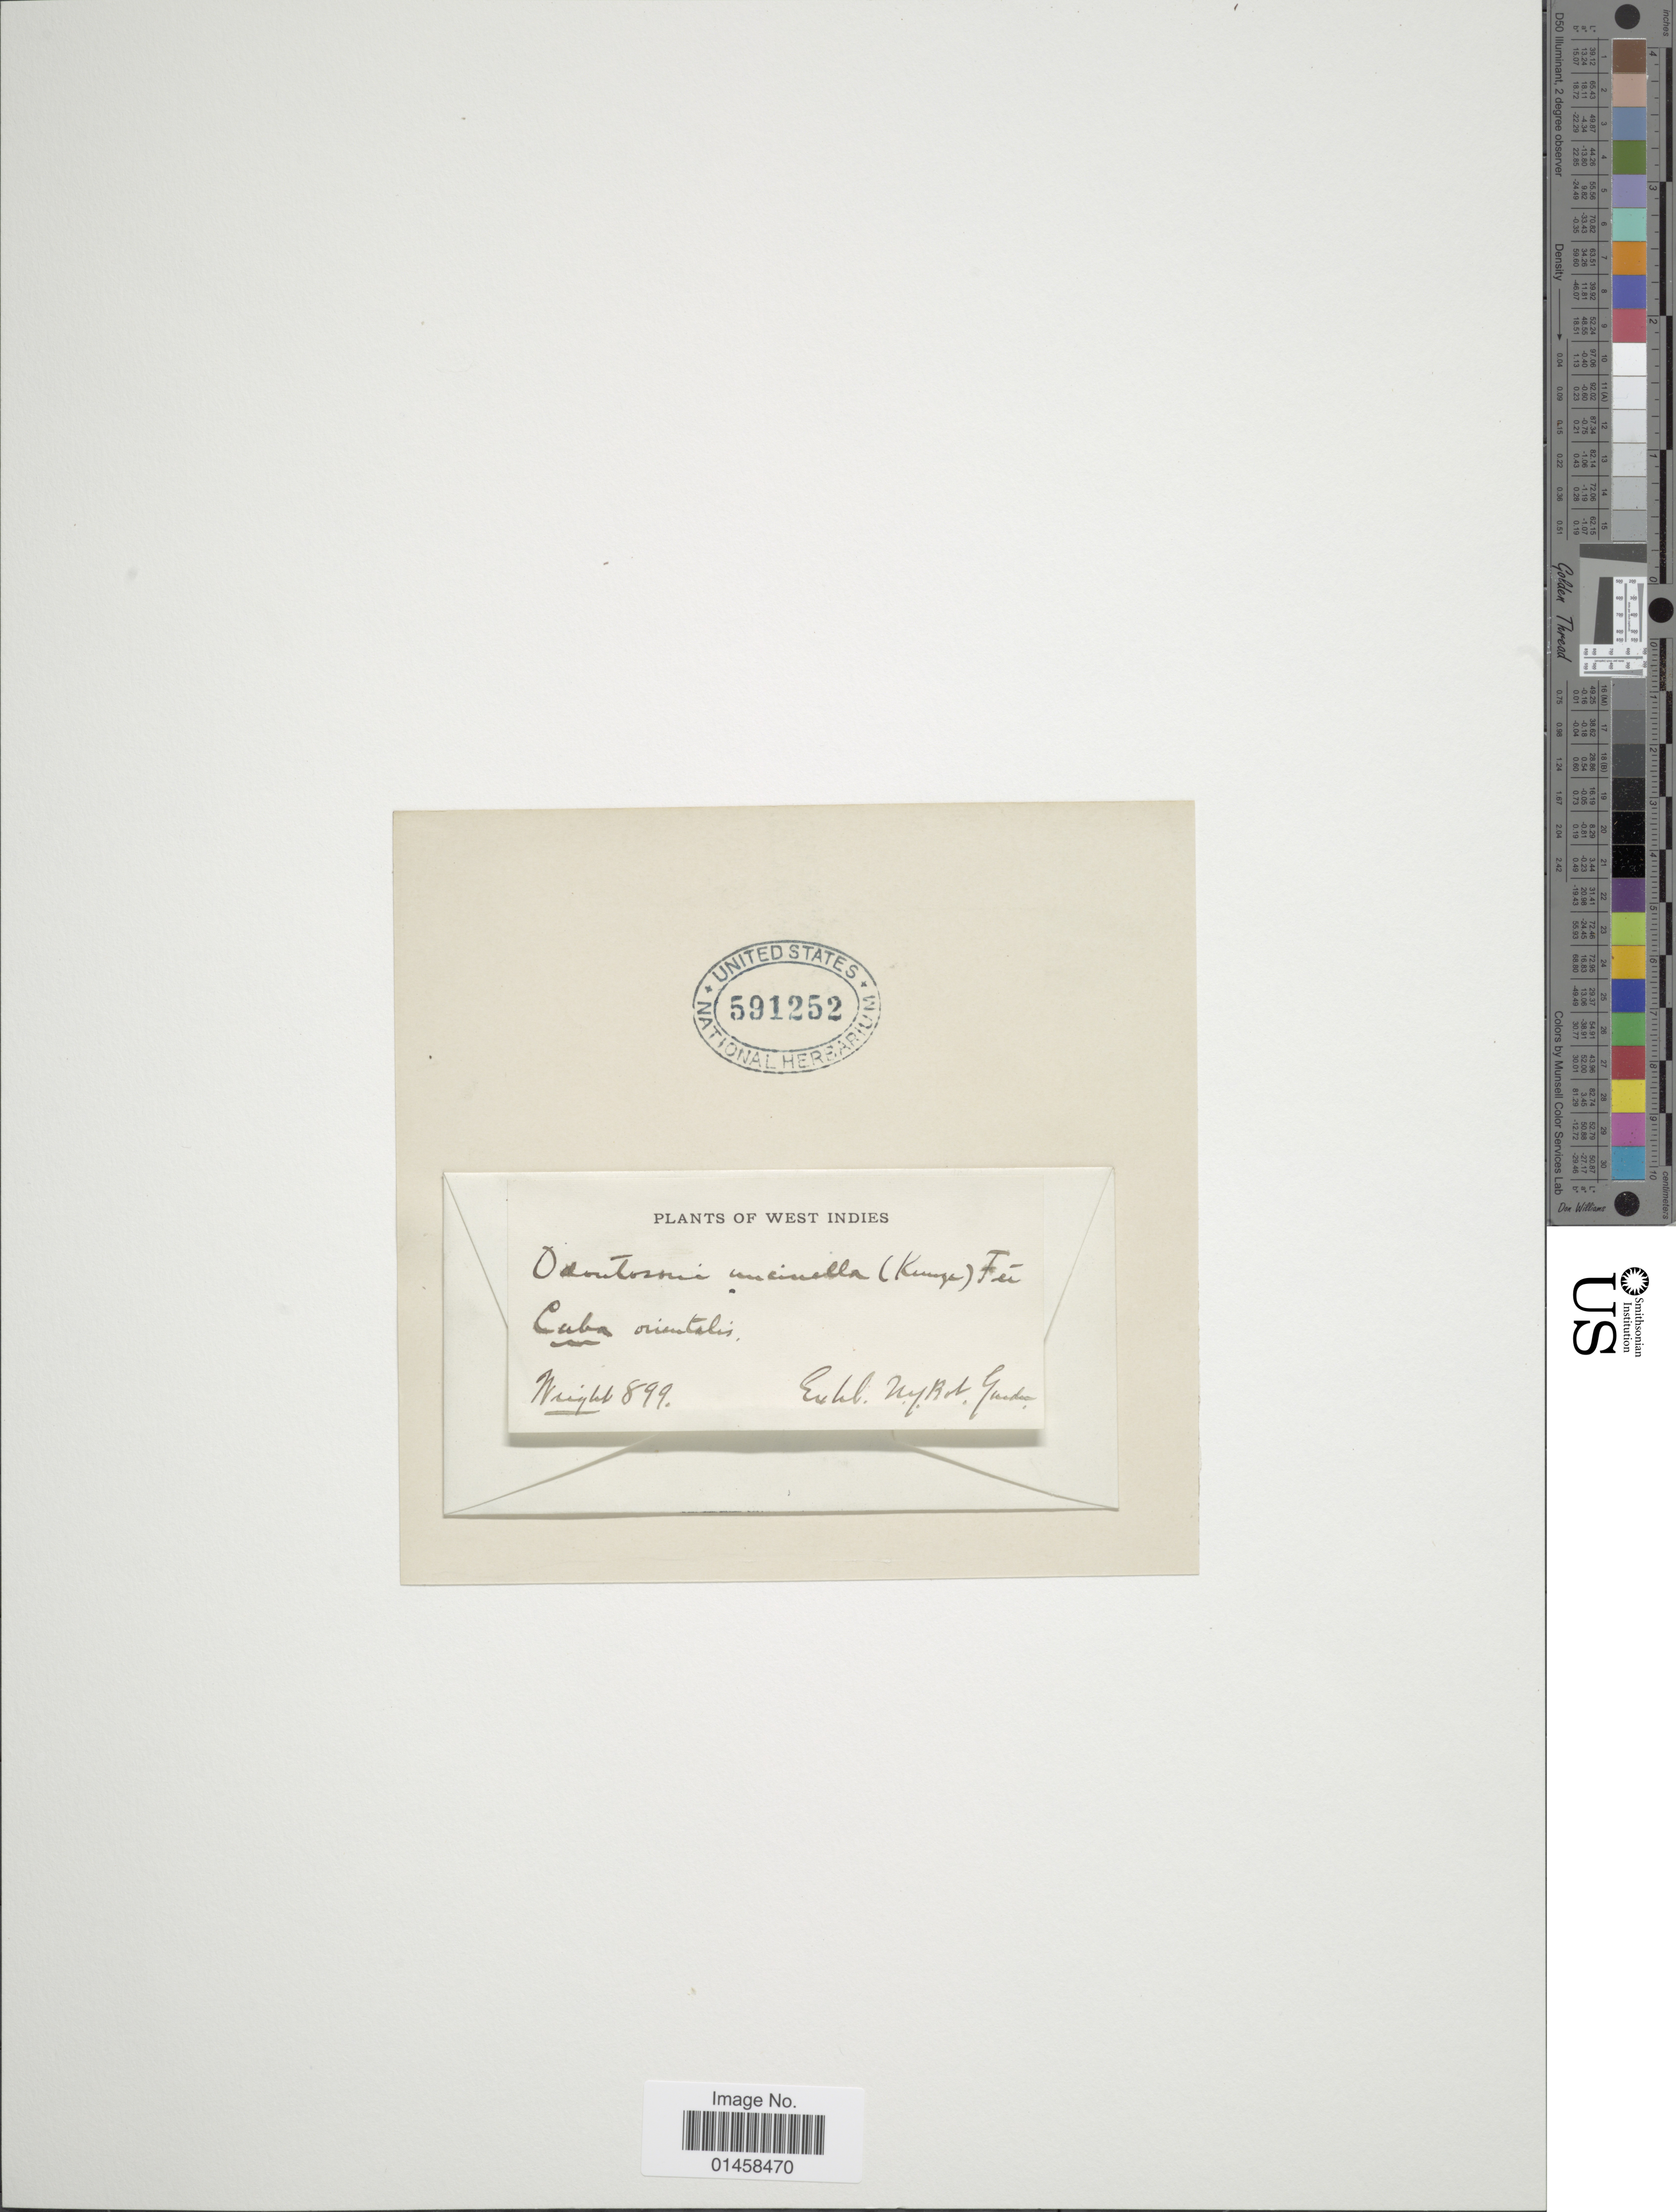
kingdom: Plantae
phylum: Tracheophyta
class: Polypodiopsida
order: Polypodiales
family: Lindsaeaceae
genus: Odontosoria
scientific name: Odontosoria scandens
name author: (Desv.) C. Chr.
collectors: Wright, --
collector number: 899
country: Cuba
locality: Cuba Orientalis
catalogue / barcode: US 591252